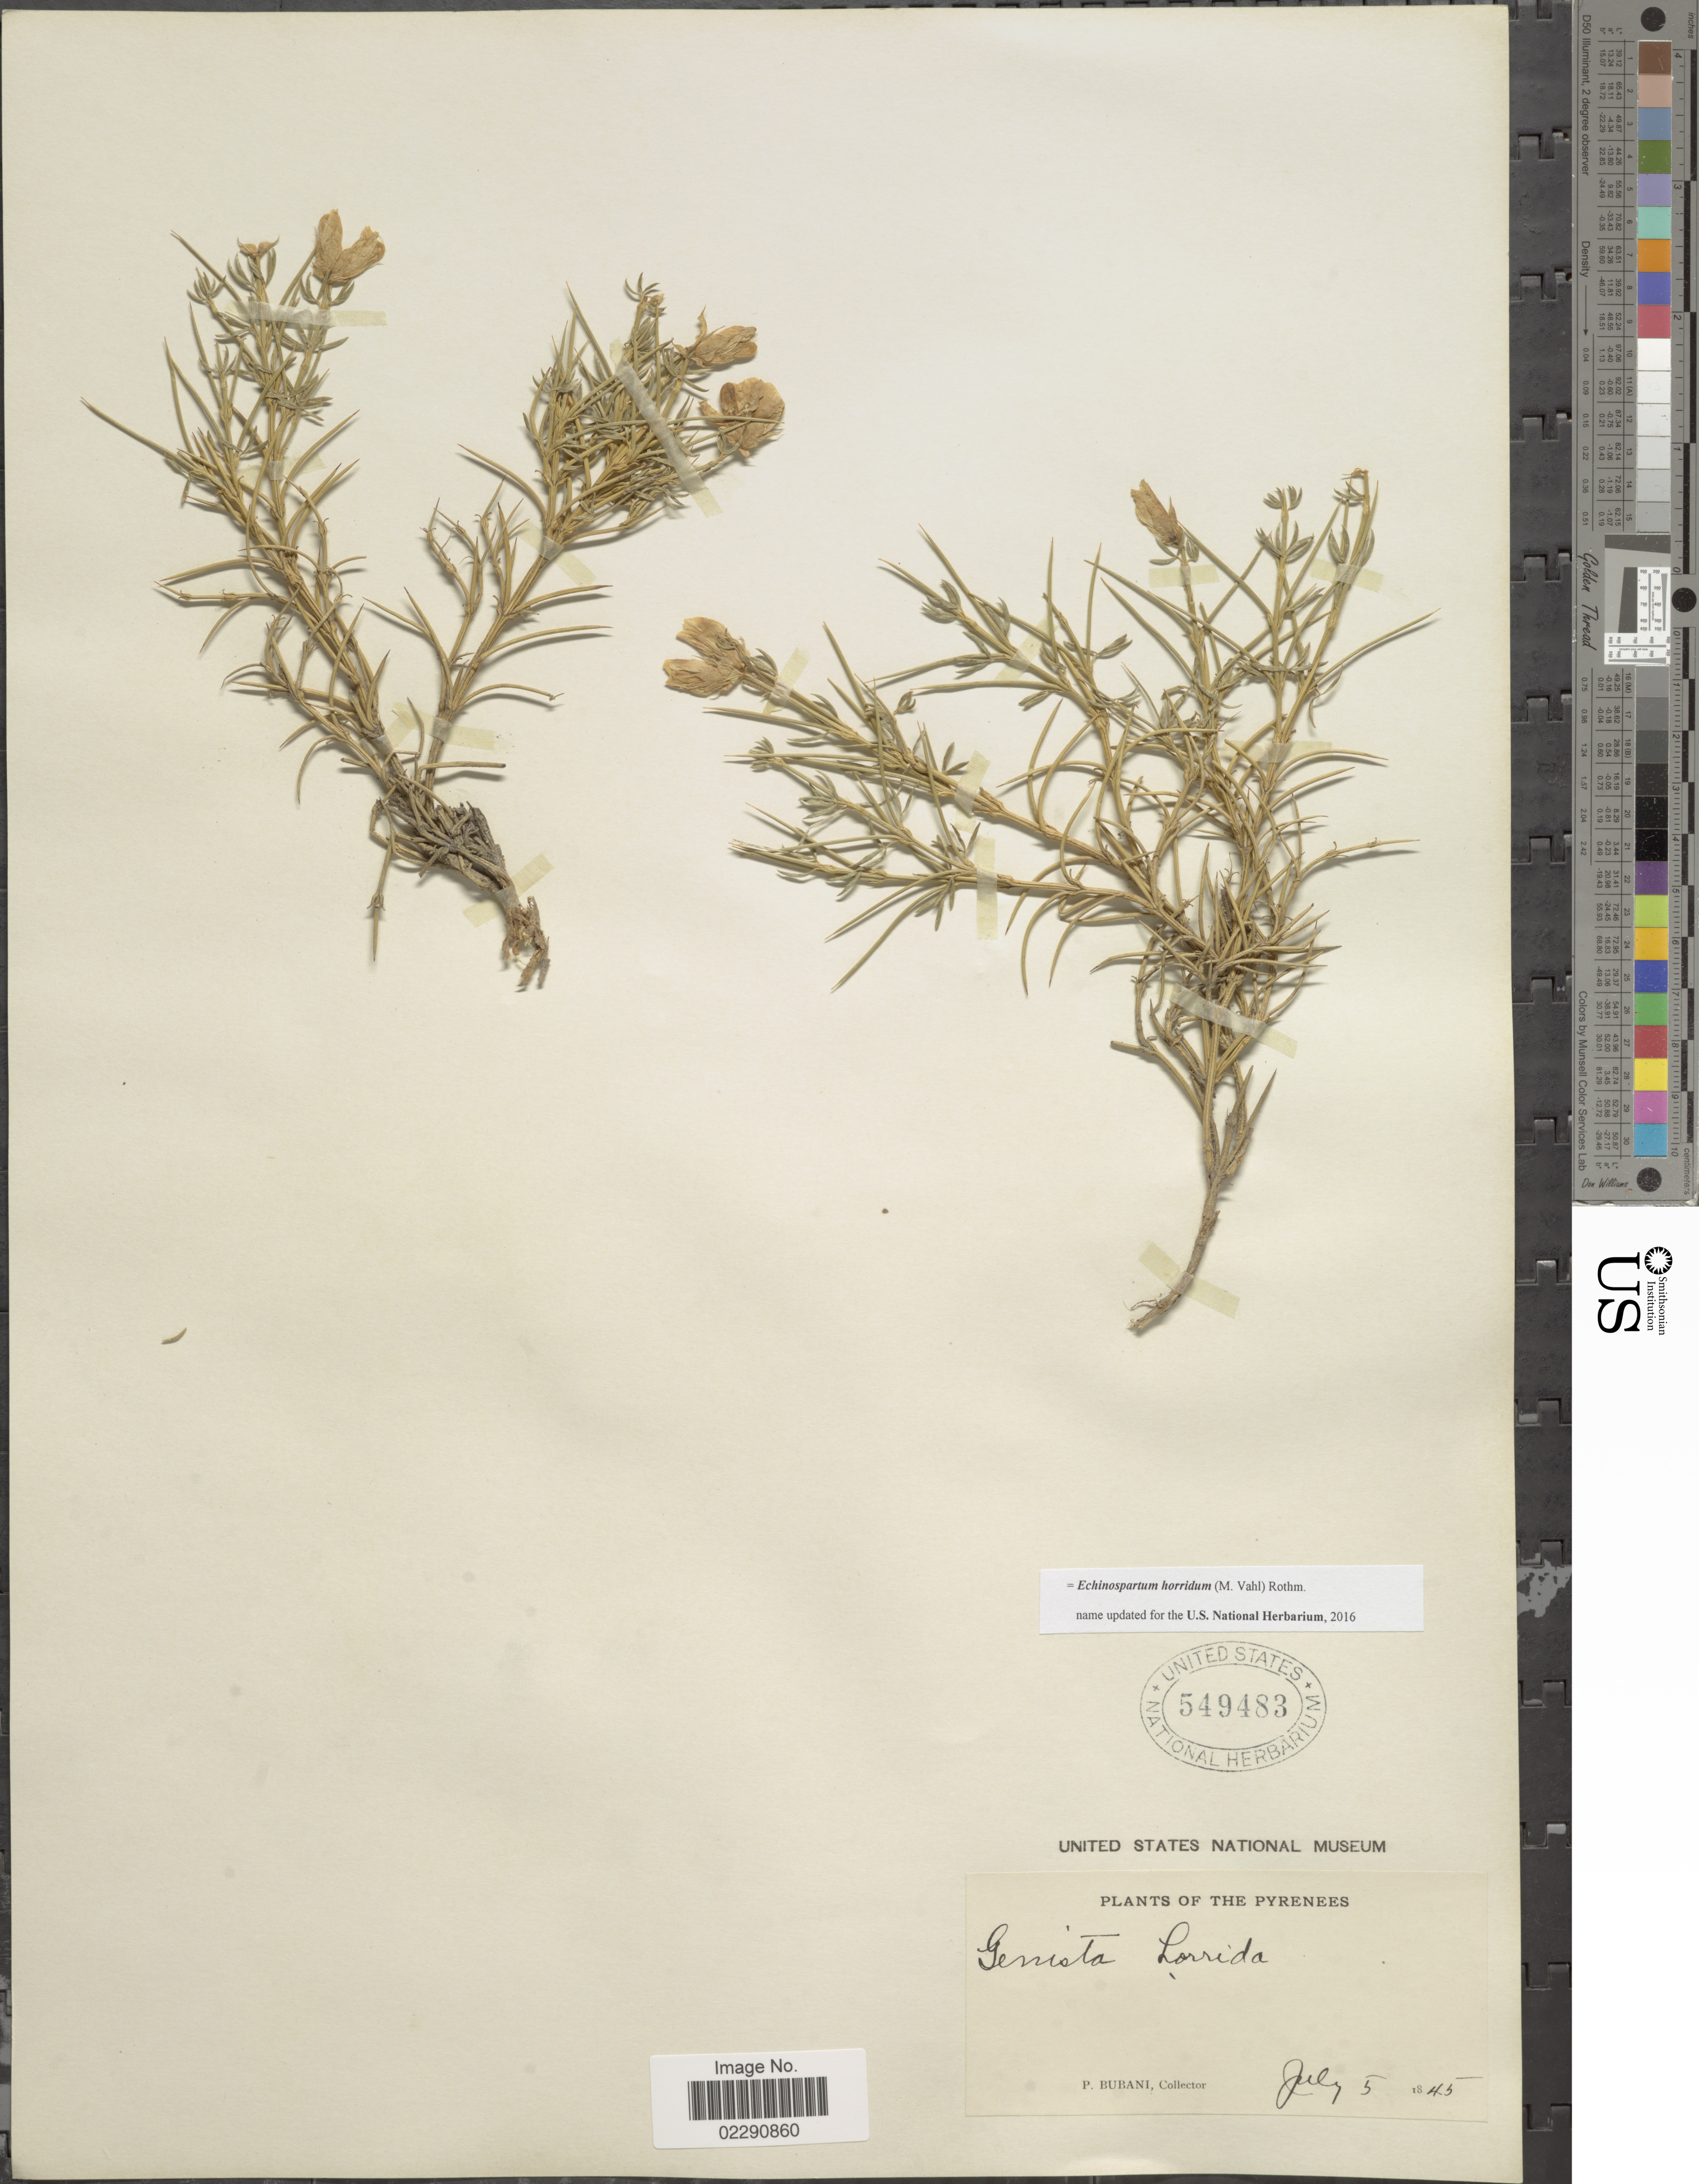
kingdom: Plantae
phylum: Tracheophyta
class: Magnoliopsida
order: Fabales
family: Fabaceae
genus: Echinospartum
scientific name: Echinospartum horridum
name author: Rothm.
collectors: P. Bubani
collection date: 1845-07-05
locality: The Pyrenees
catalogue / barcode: US 549483